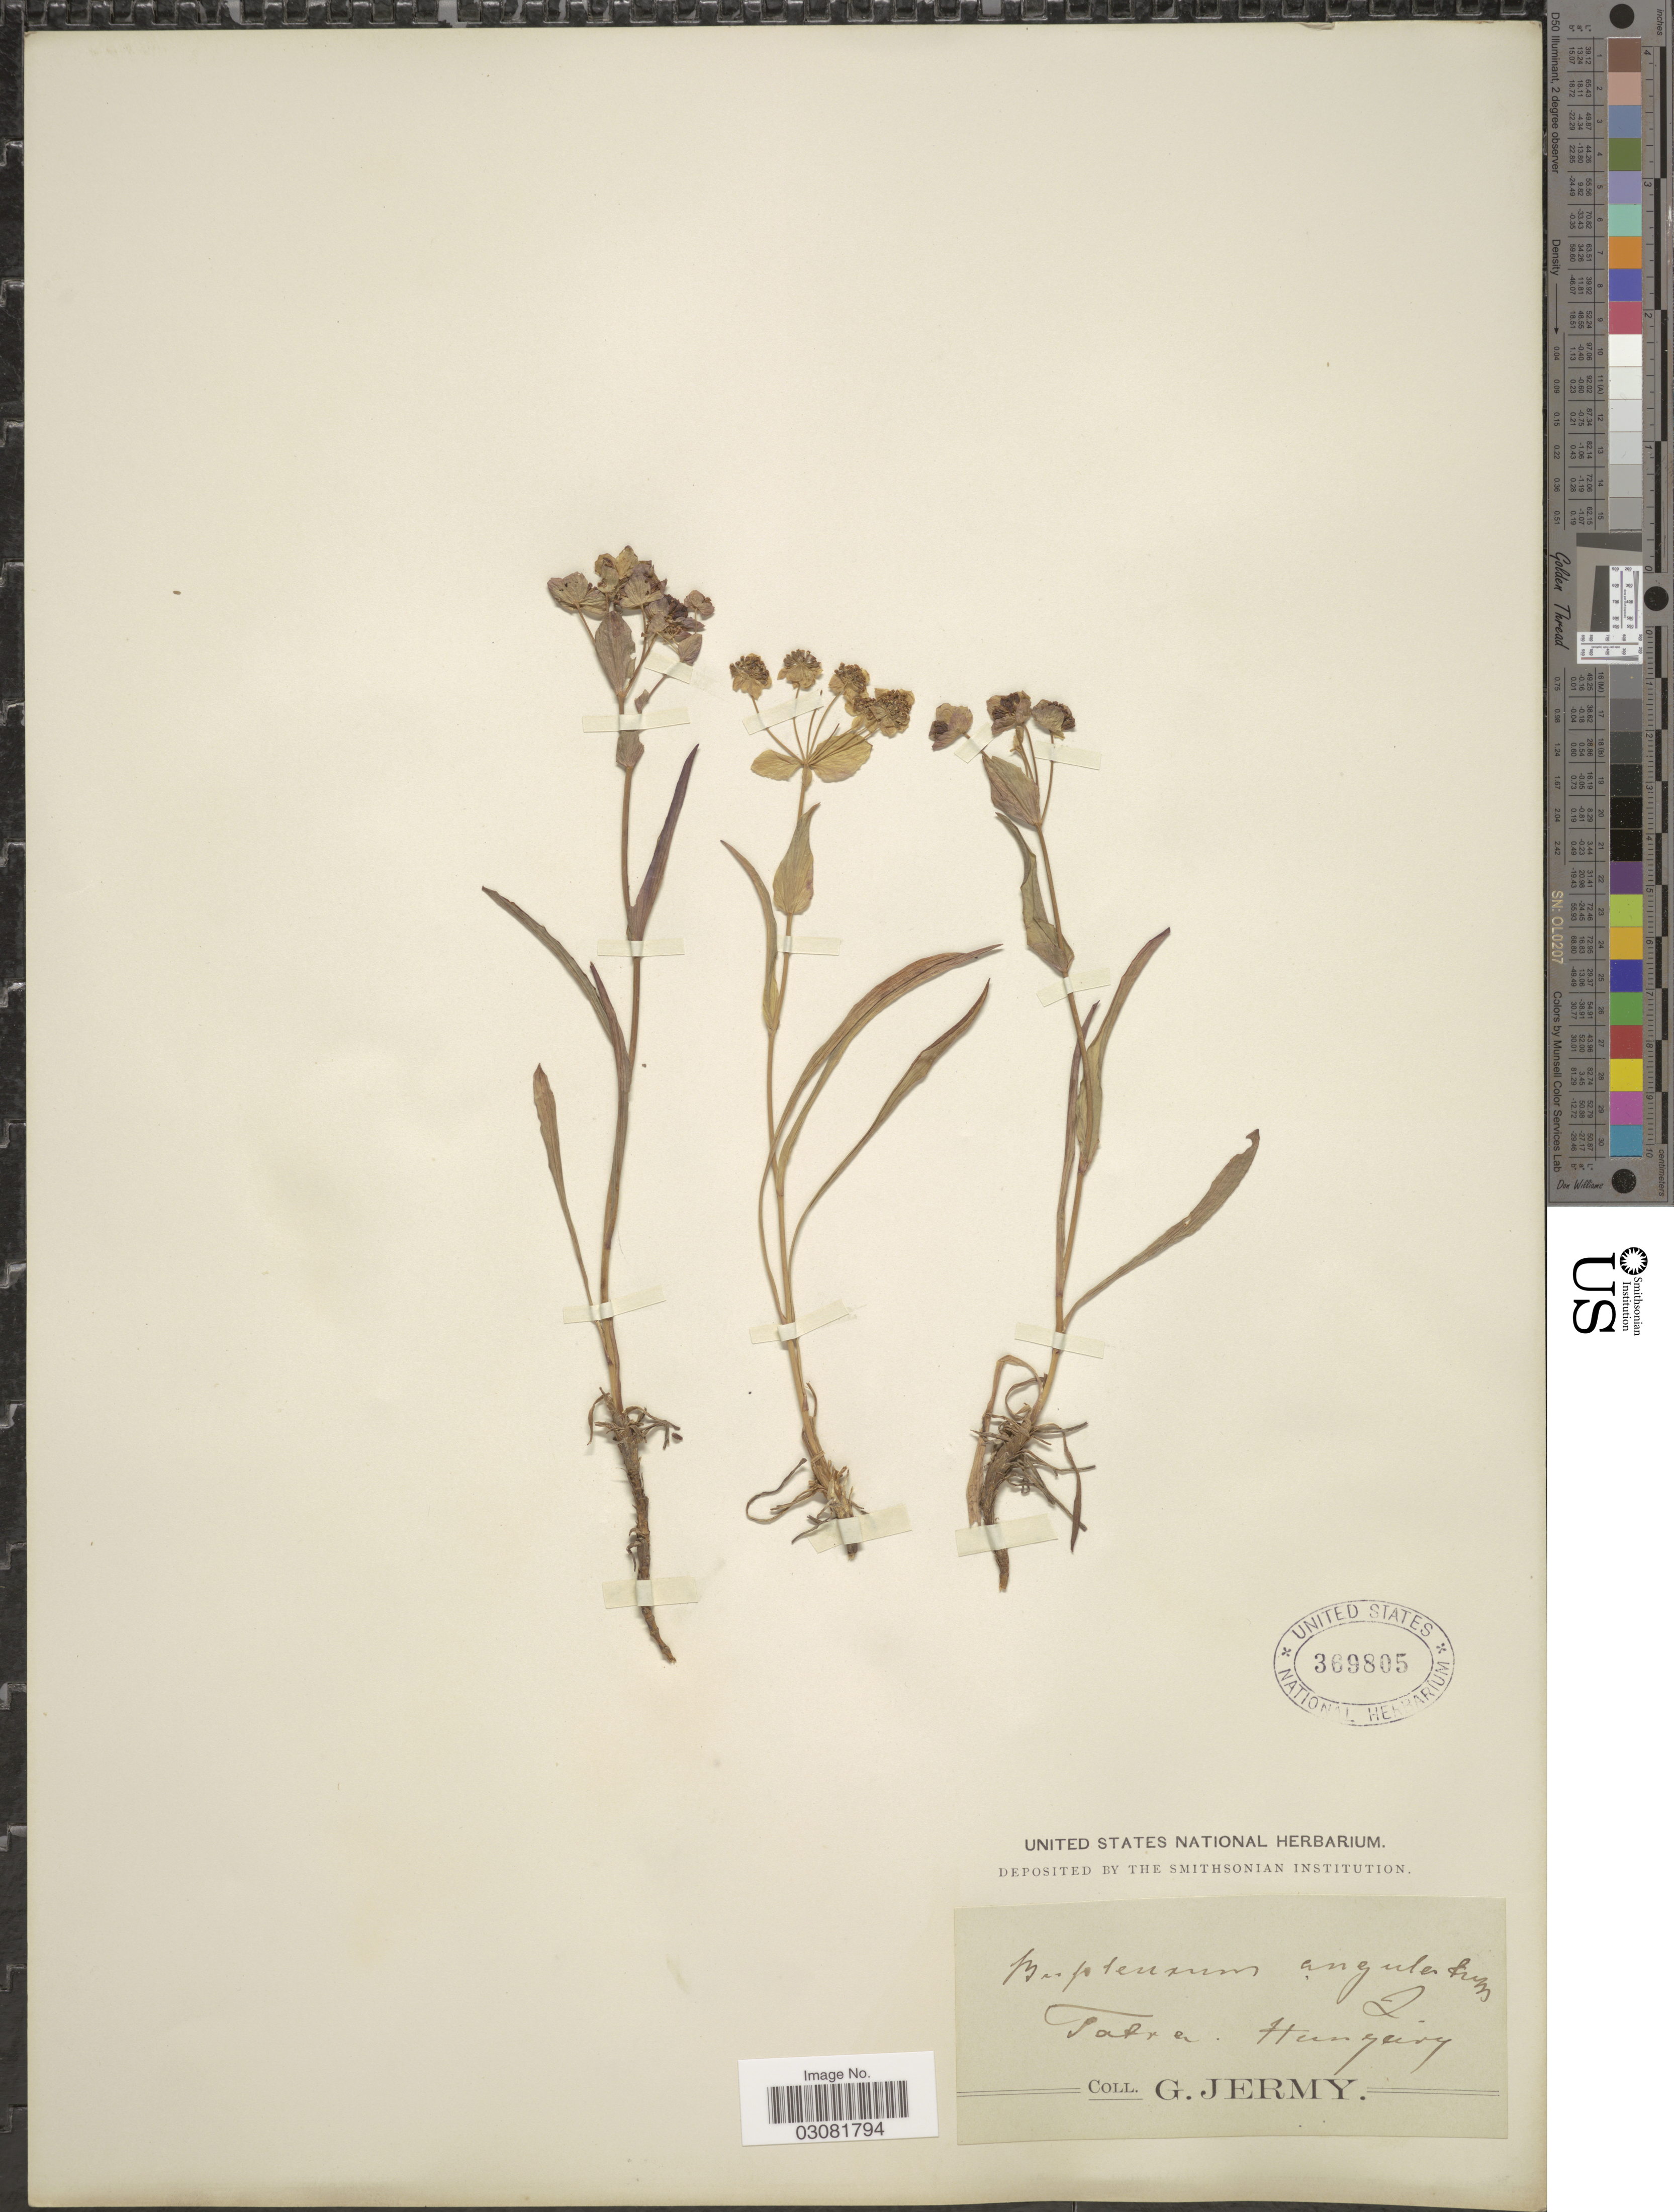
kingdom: Plantae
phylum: Tracheophyta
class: Magnoliopsida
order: Apiales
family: Apiaceae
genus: Bupleurum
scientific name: Bupleurum angulosum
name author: L.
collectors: G. Jermy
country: Hungary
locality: Tatra.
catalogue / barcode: US 369805